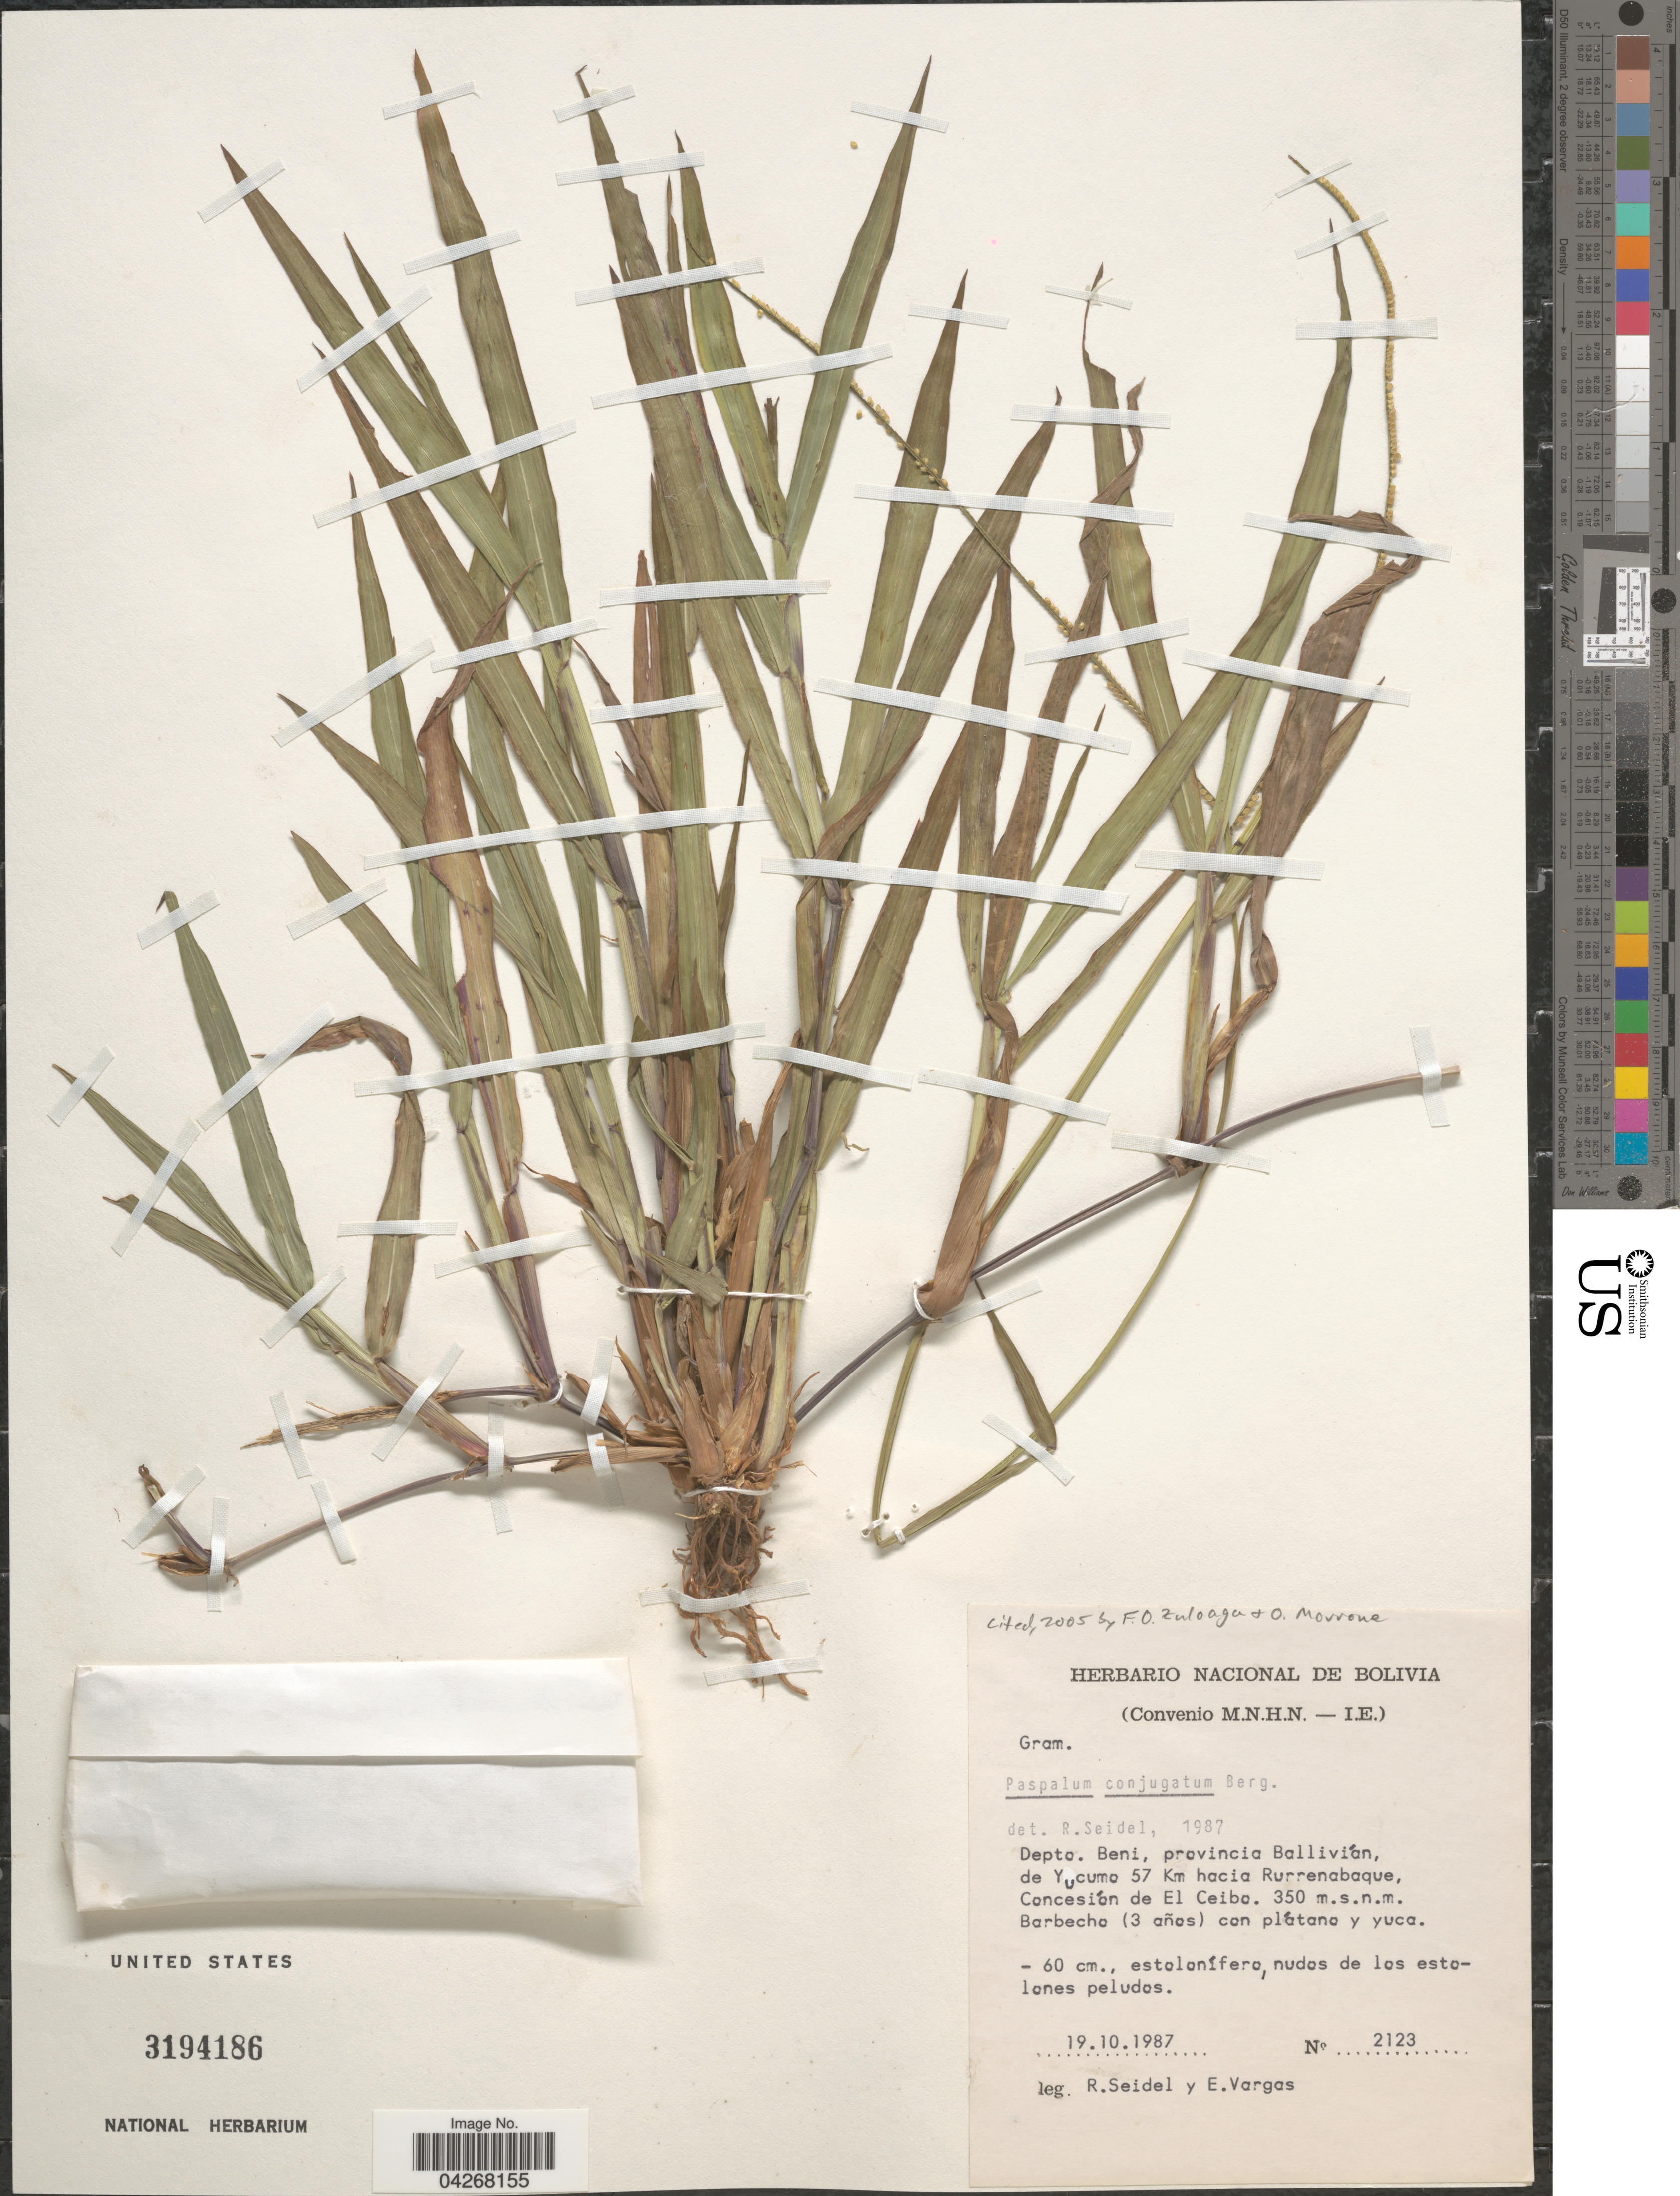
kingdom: Plantae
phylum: Tracheophyta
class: Liliopsida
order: Poales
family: Poaceae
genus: Paspalum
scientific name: Paspalum conjugatum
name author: P.J. Bergius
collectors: R. Seidel & E. Vargas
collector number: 2123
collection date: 1987-10-19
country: Bolivia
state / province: Beni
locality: Depto. Beni, provincia Ballivián, de Yucumo 57 Km hacia Rurrenabaque, Concesión de El Ceiba.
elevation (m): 350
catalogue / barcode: US 3194186